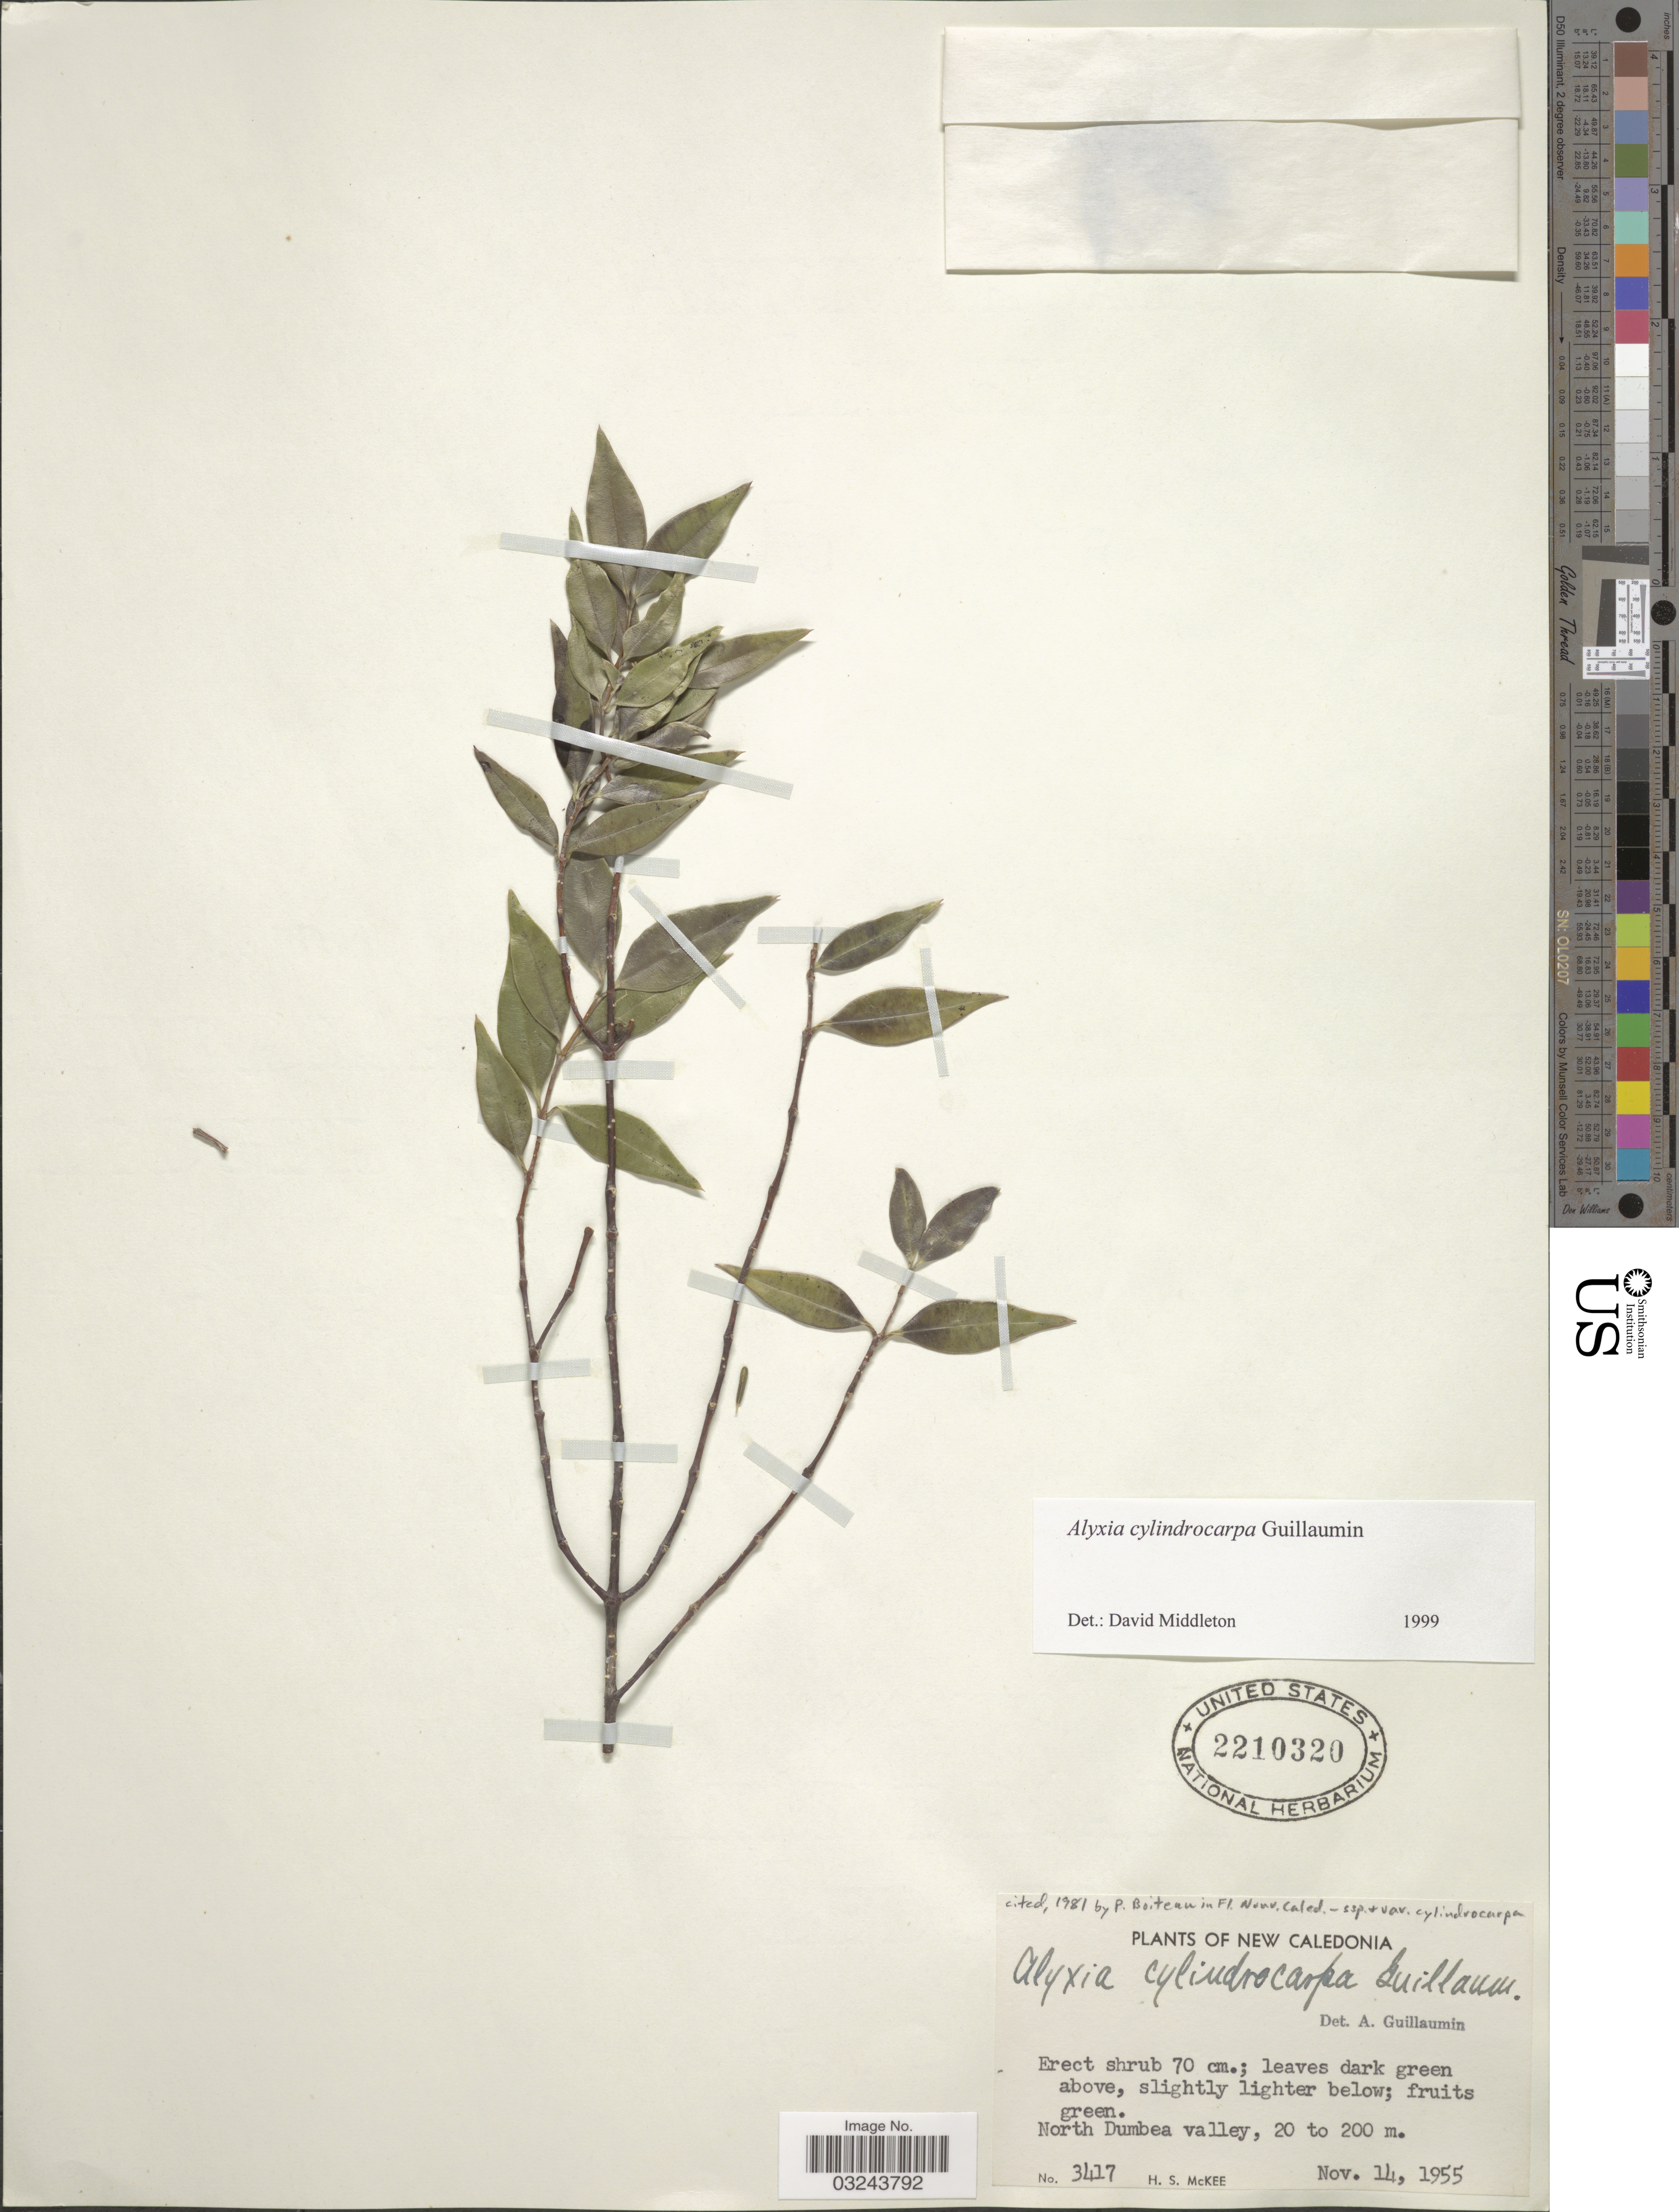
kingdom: Plantae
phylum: Tracheophyta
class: Magnoliopsida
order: Gentianales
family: Apocynaceae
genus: Alyxia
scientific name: Alyxia cylindrocarpa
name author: Guillaumin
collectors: H. S. McKee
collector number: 3417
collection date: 1955-11-14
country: New Caledonia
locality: North Dumbea valley.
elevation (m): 20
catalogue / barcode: US 2210320